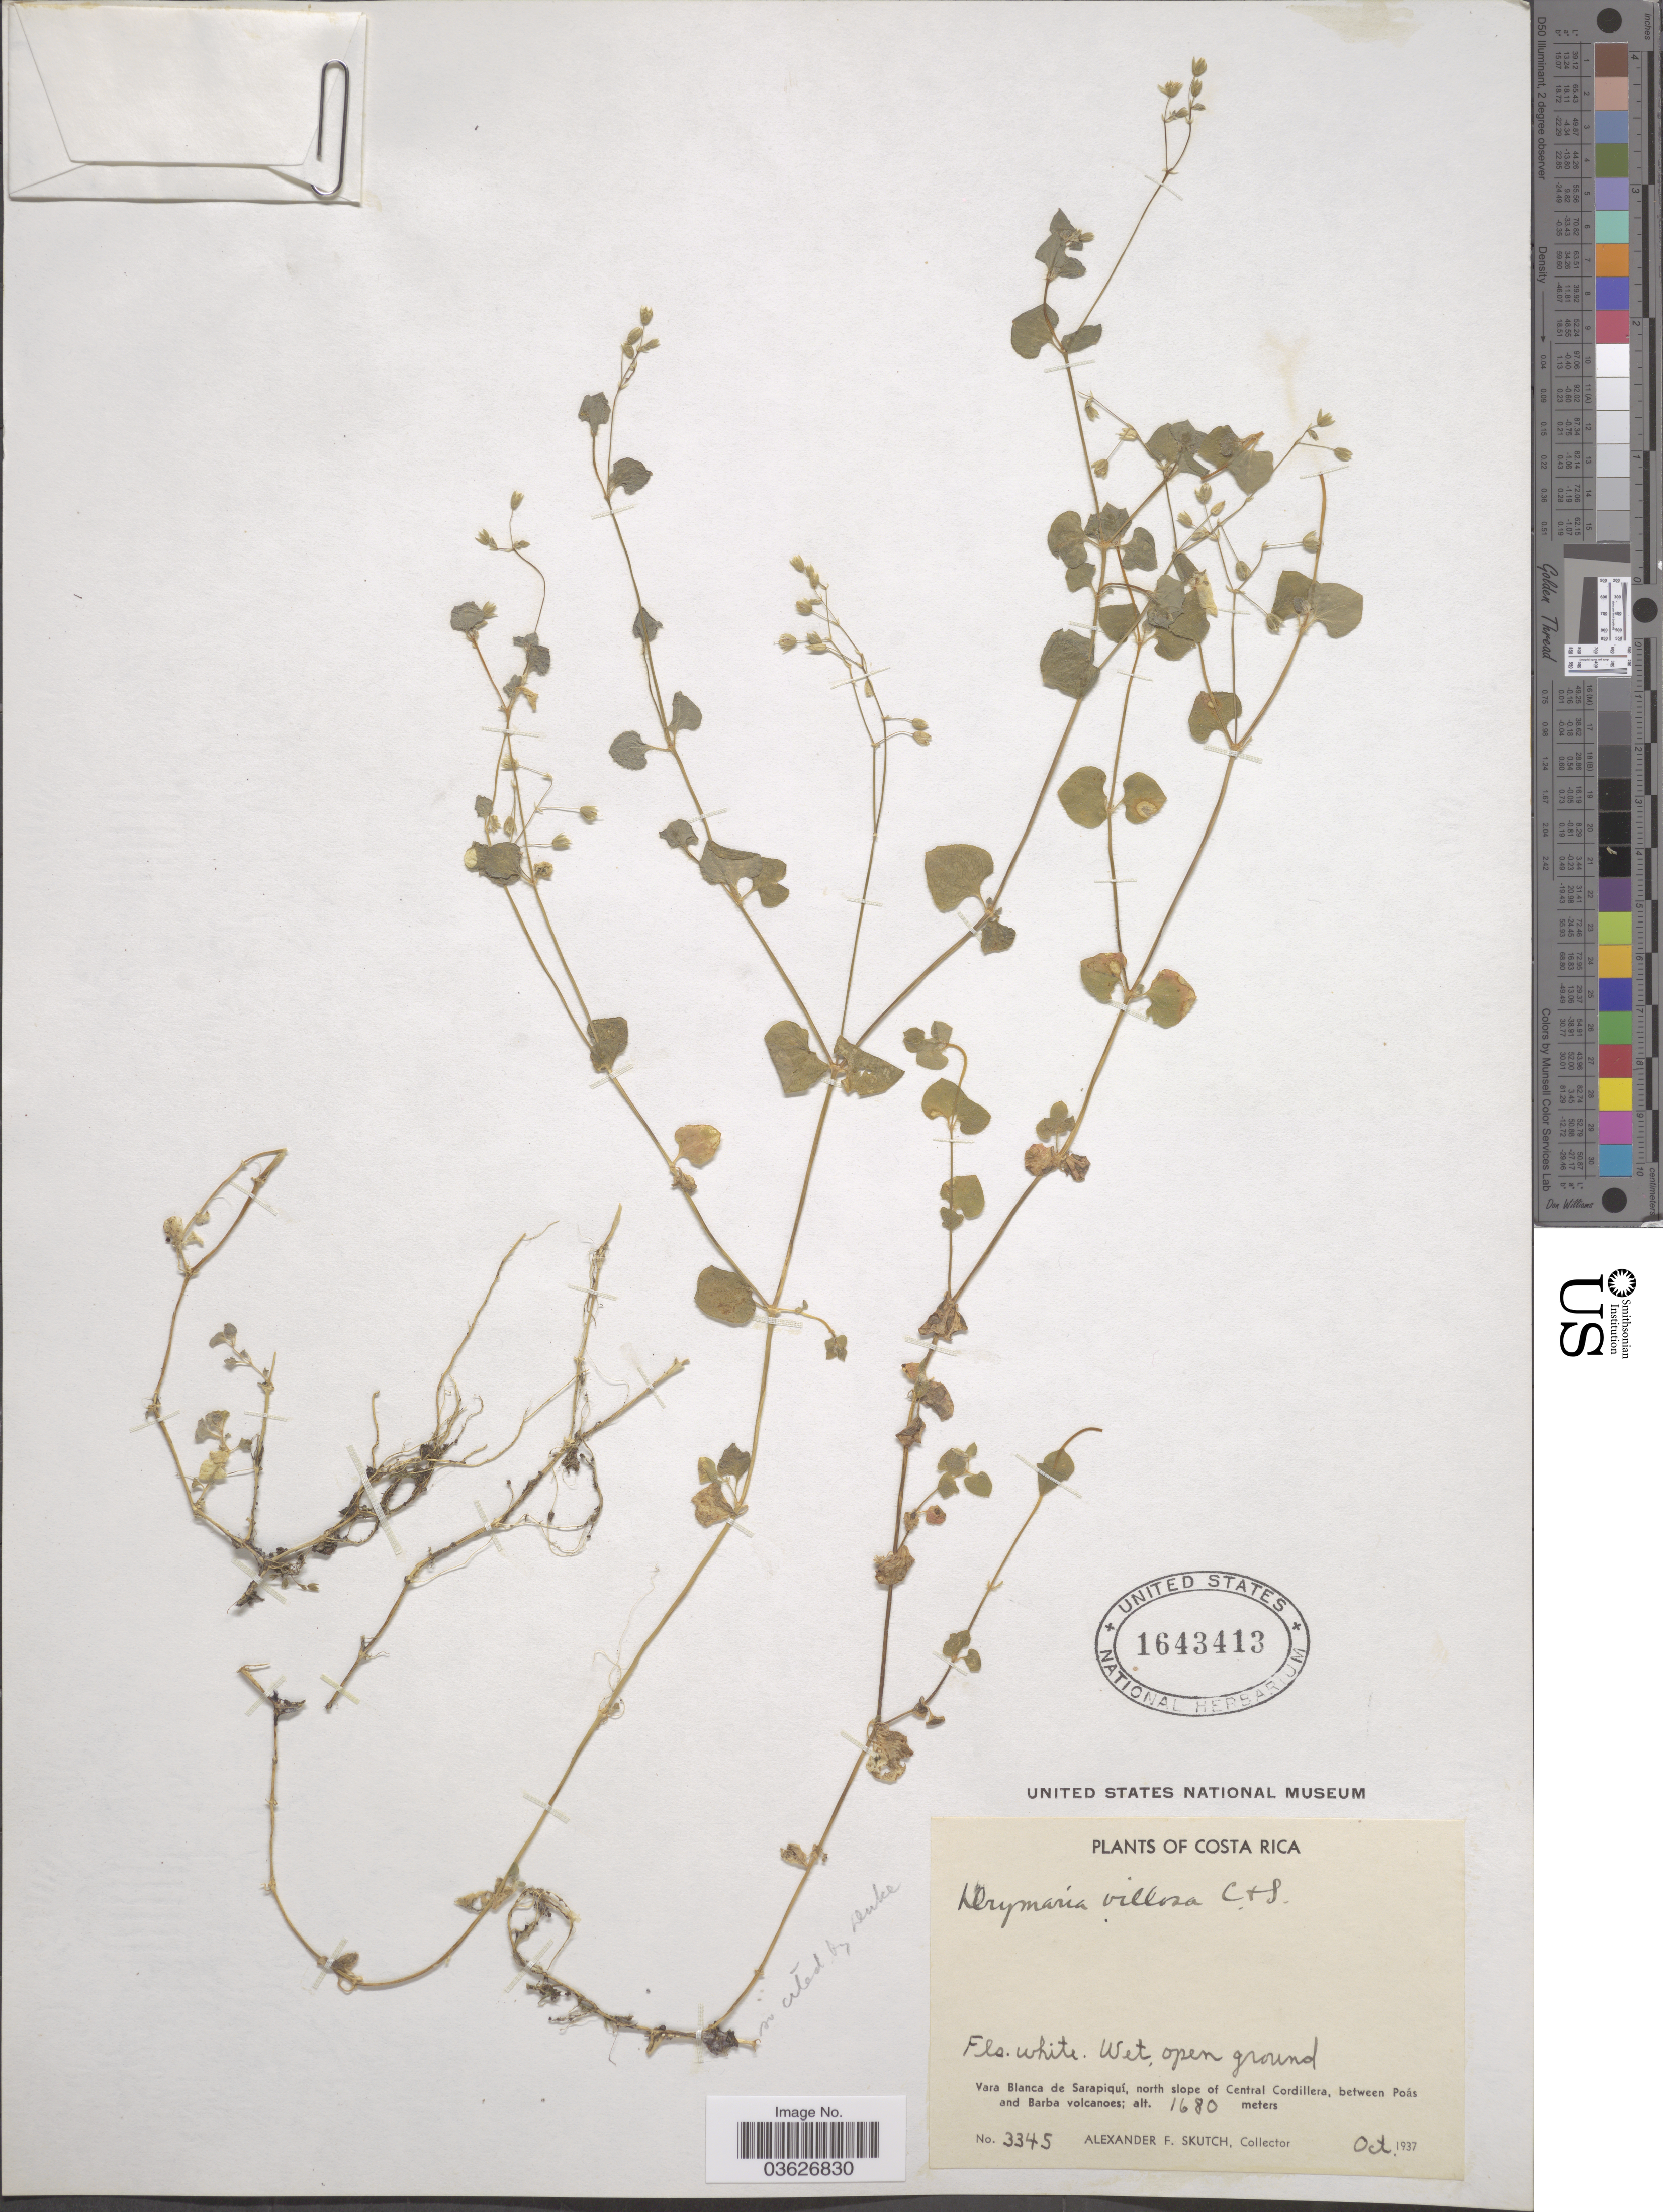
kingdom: Plantae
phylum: Tracheophyta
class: Magnoliopsida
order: Caryophyllales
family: Caryophyllaceae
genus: Drymaria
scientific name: Drymaria villosa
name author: Cham. & Schltdl.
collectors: A. F. Skutch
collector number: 3345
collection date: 1937-10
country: Costa Rica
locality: Vara Blanca de Sarapiquí, north slope of Central Cordillera, between Poás and Barba volcanoes.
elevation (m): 1680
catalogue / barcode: US 1643413